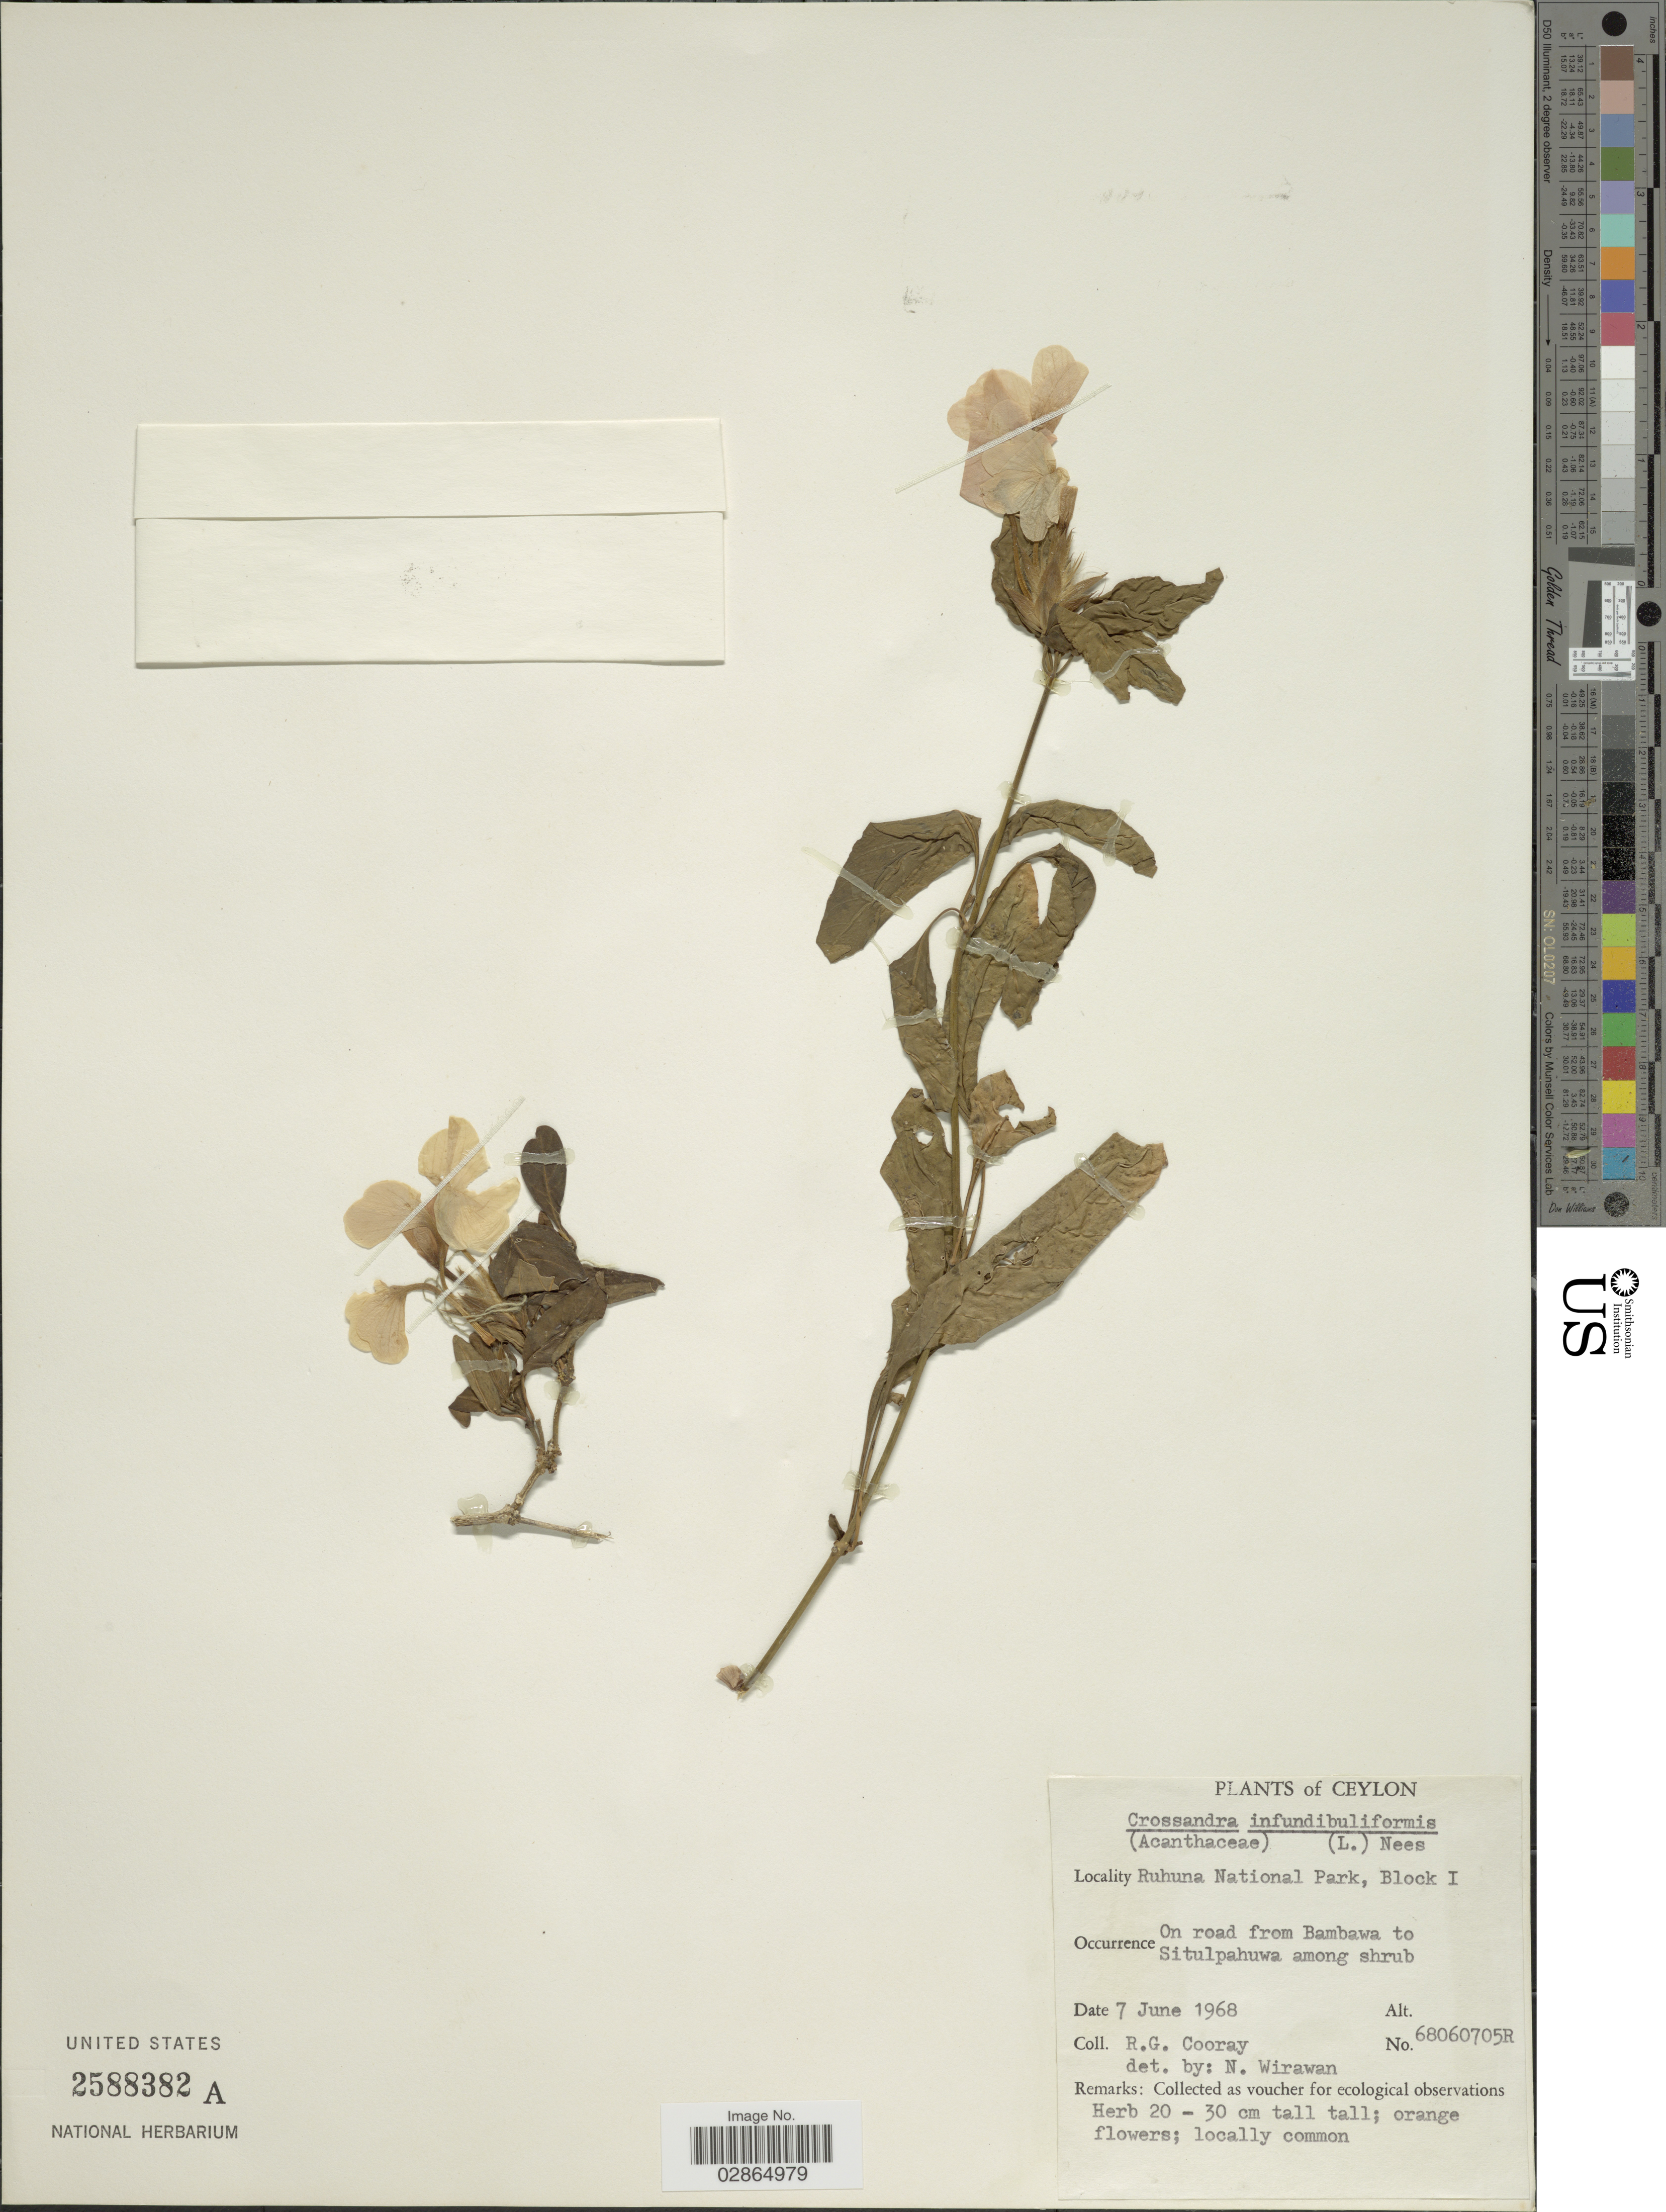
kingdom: Plantae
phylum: Tracheophyta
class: Magnoliopsida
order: Lamiales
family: Acanthaceae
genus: Crossandra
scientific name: Crossandra infundibuliformis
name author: (L.) Nees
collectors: R. Cooray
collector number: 68060705R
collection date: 1968-06-07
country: Sri Lanka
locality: Ceylon. Ruhuna National Park, Block I. On road from Bambawa to Situlpahuwa among shrub.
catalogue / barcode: US 2588382A